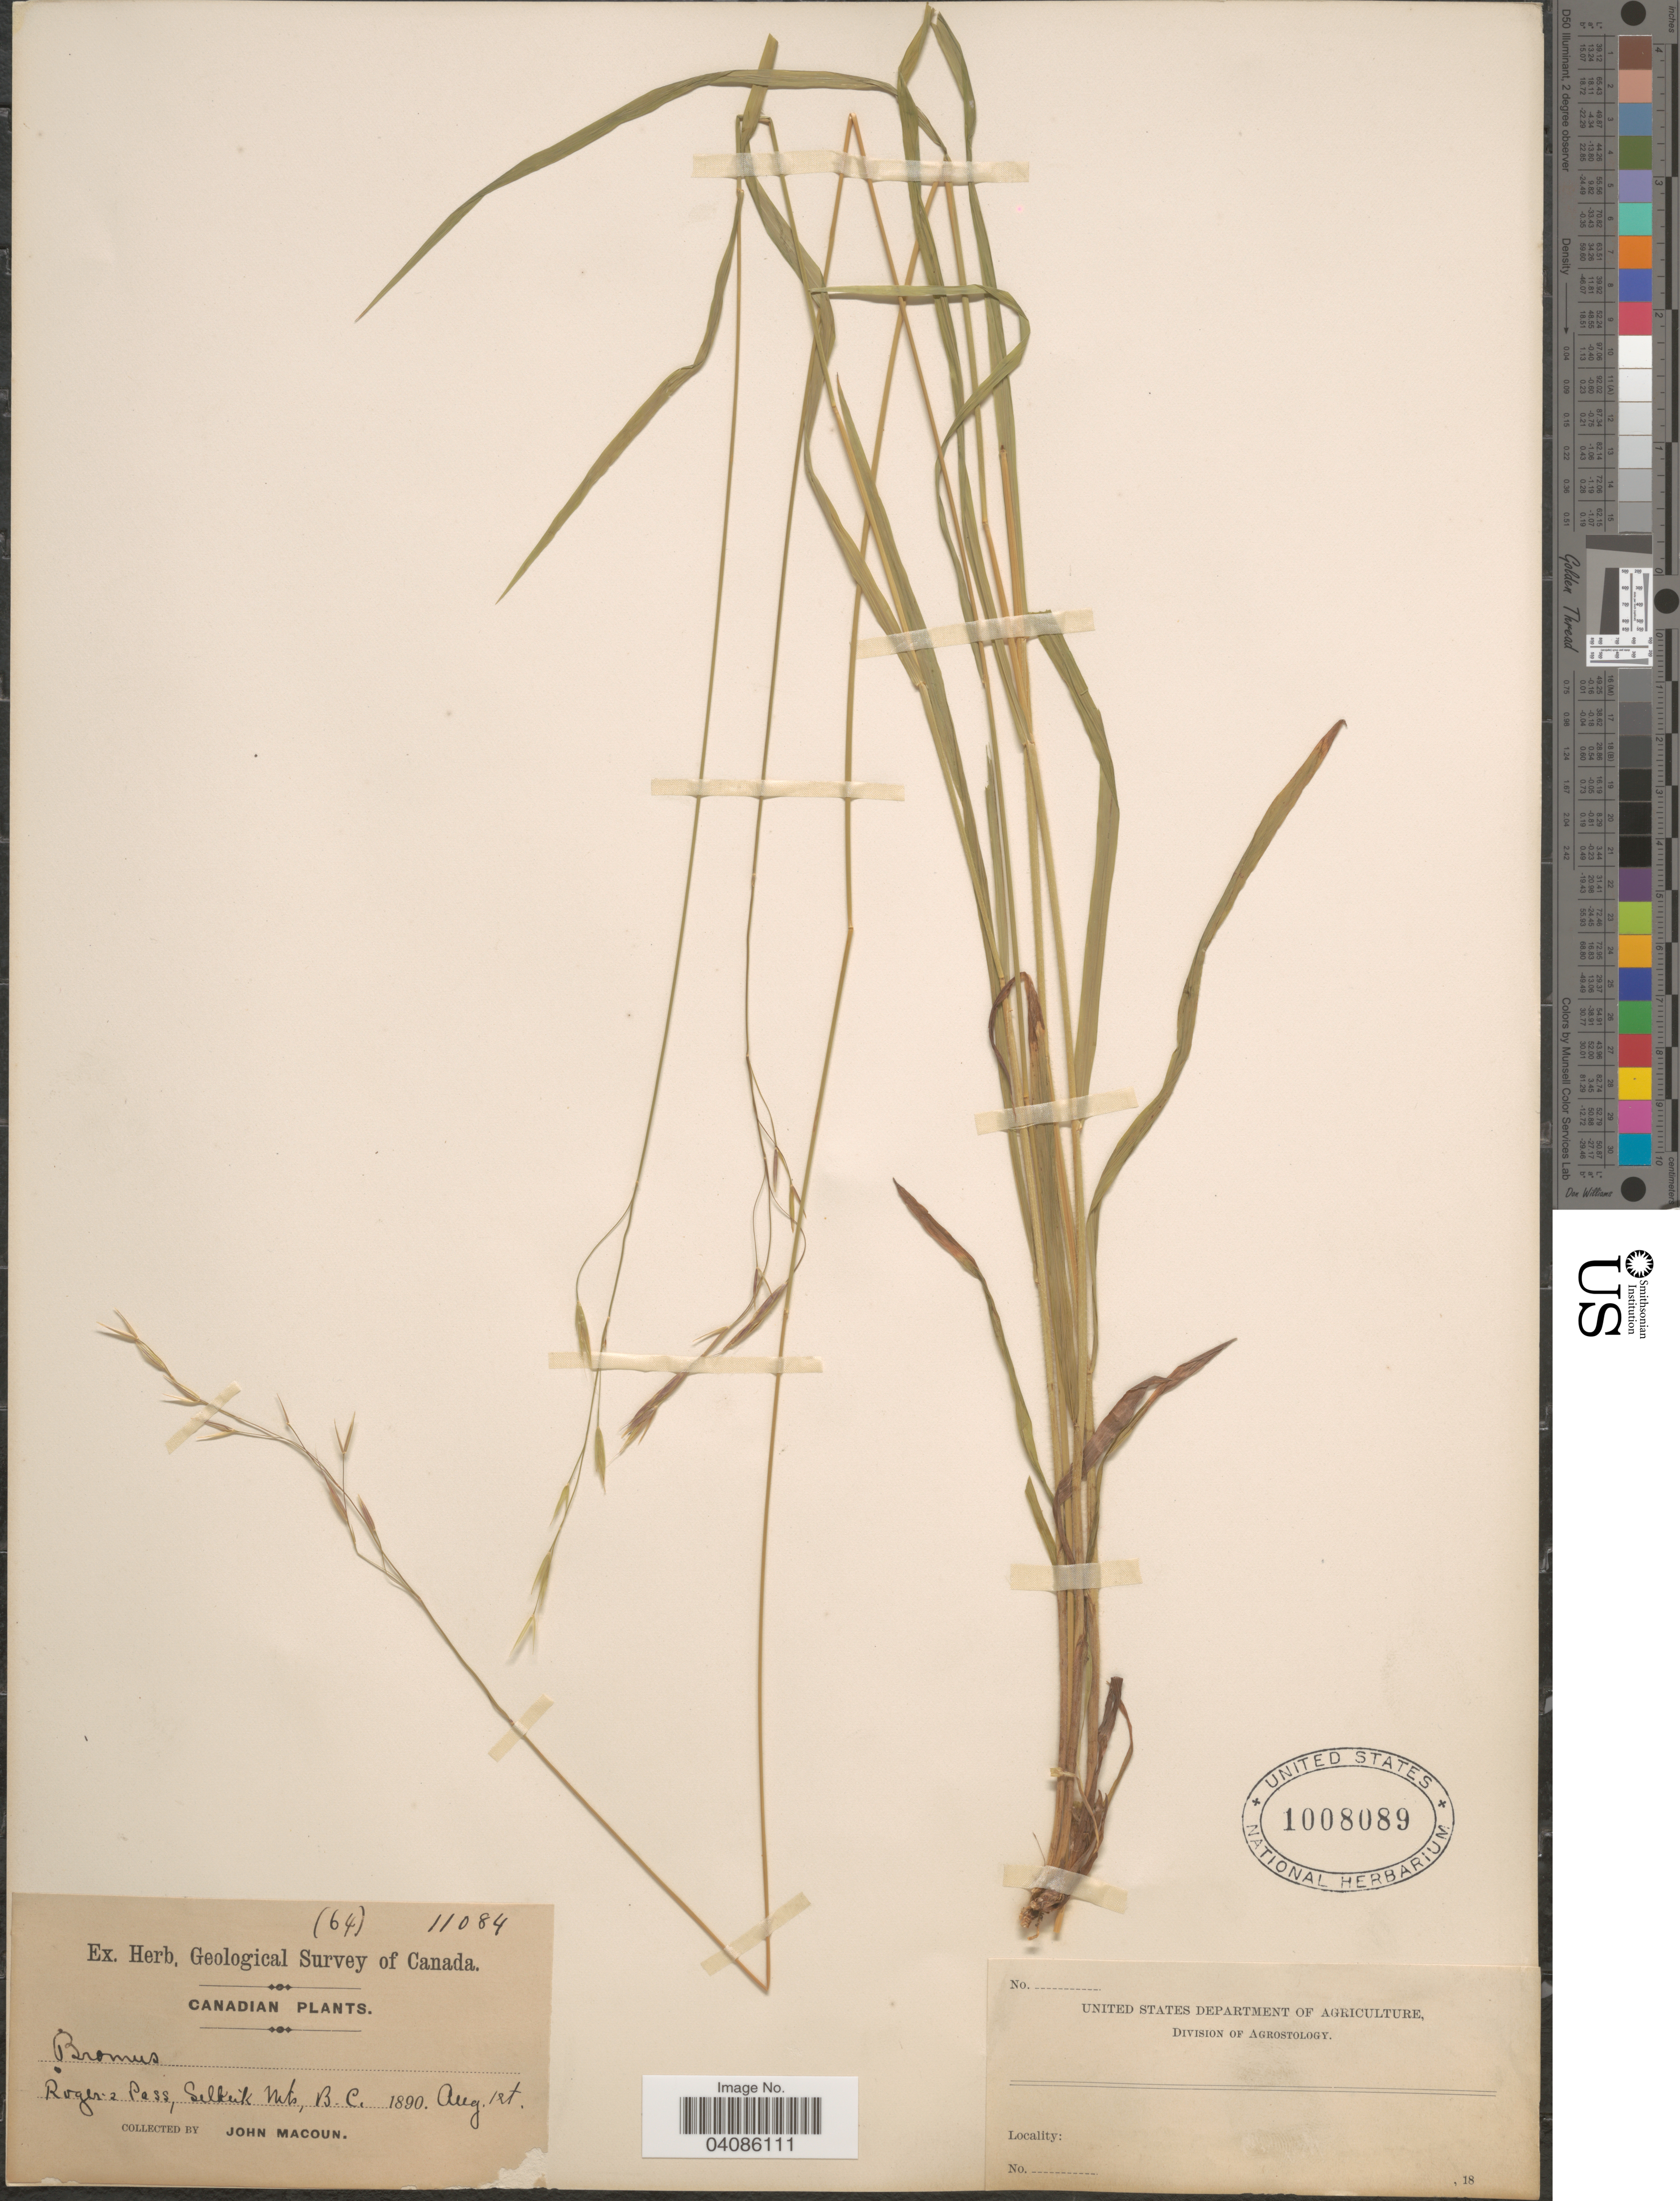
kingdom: Plantae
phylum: Tracheophyta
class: Liliopsida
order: Poales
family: Poaceae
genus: Bromus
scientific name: Bromus vulgaris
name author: (Hook.) Shear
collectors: J. Macoun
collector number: (64)11084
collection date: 1890-08-01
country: Canada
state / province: British Columbia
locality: Geological Survey of Canada. Roger's Pass Selkirk Mts.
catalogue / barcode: US 1008089